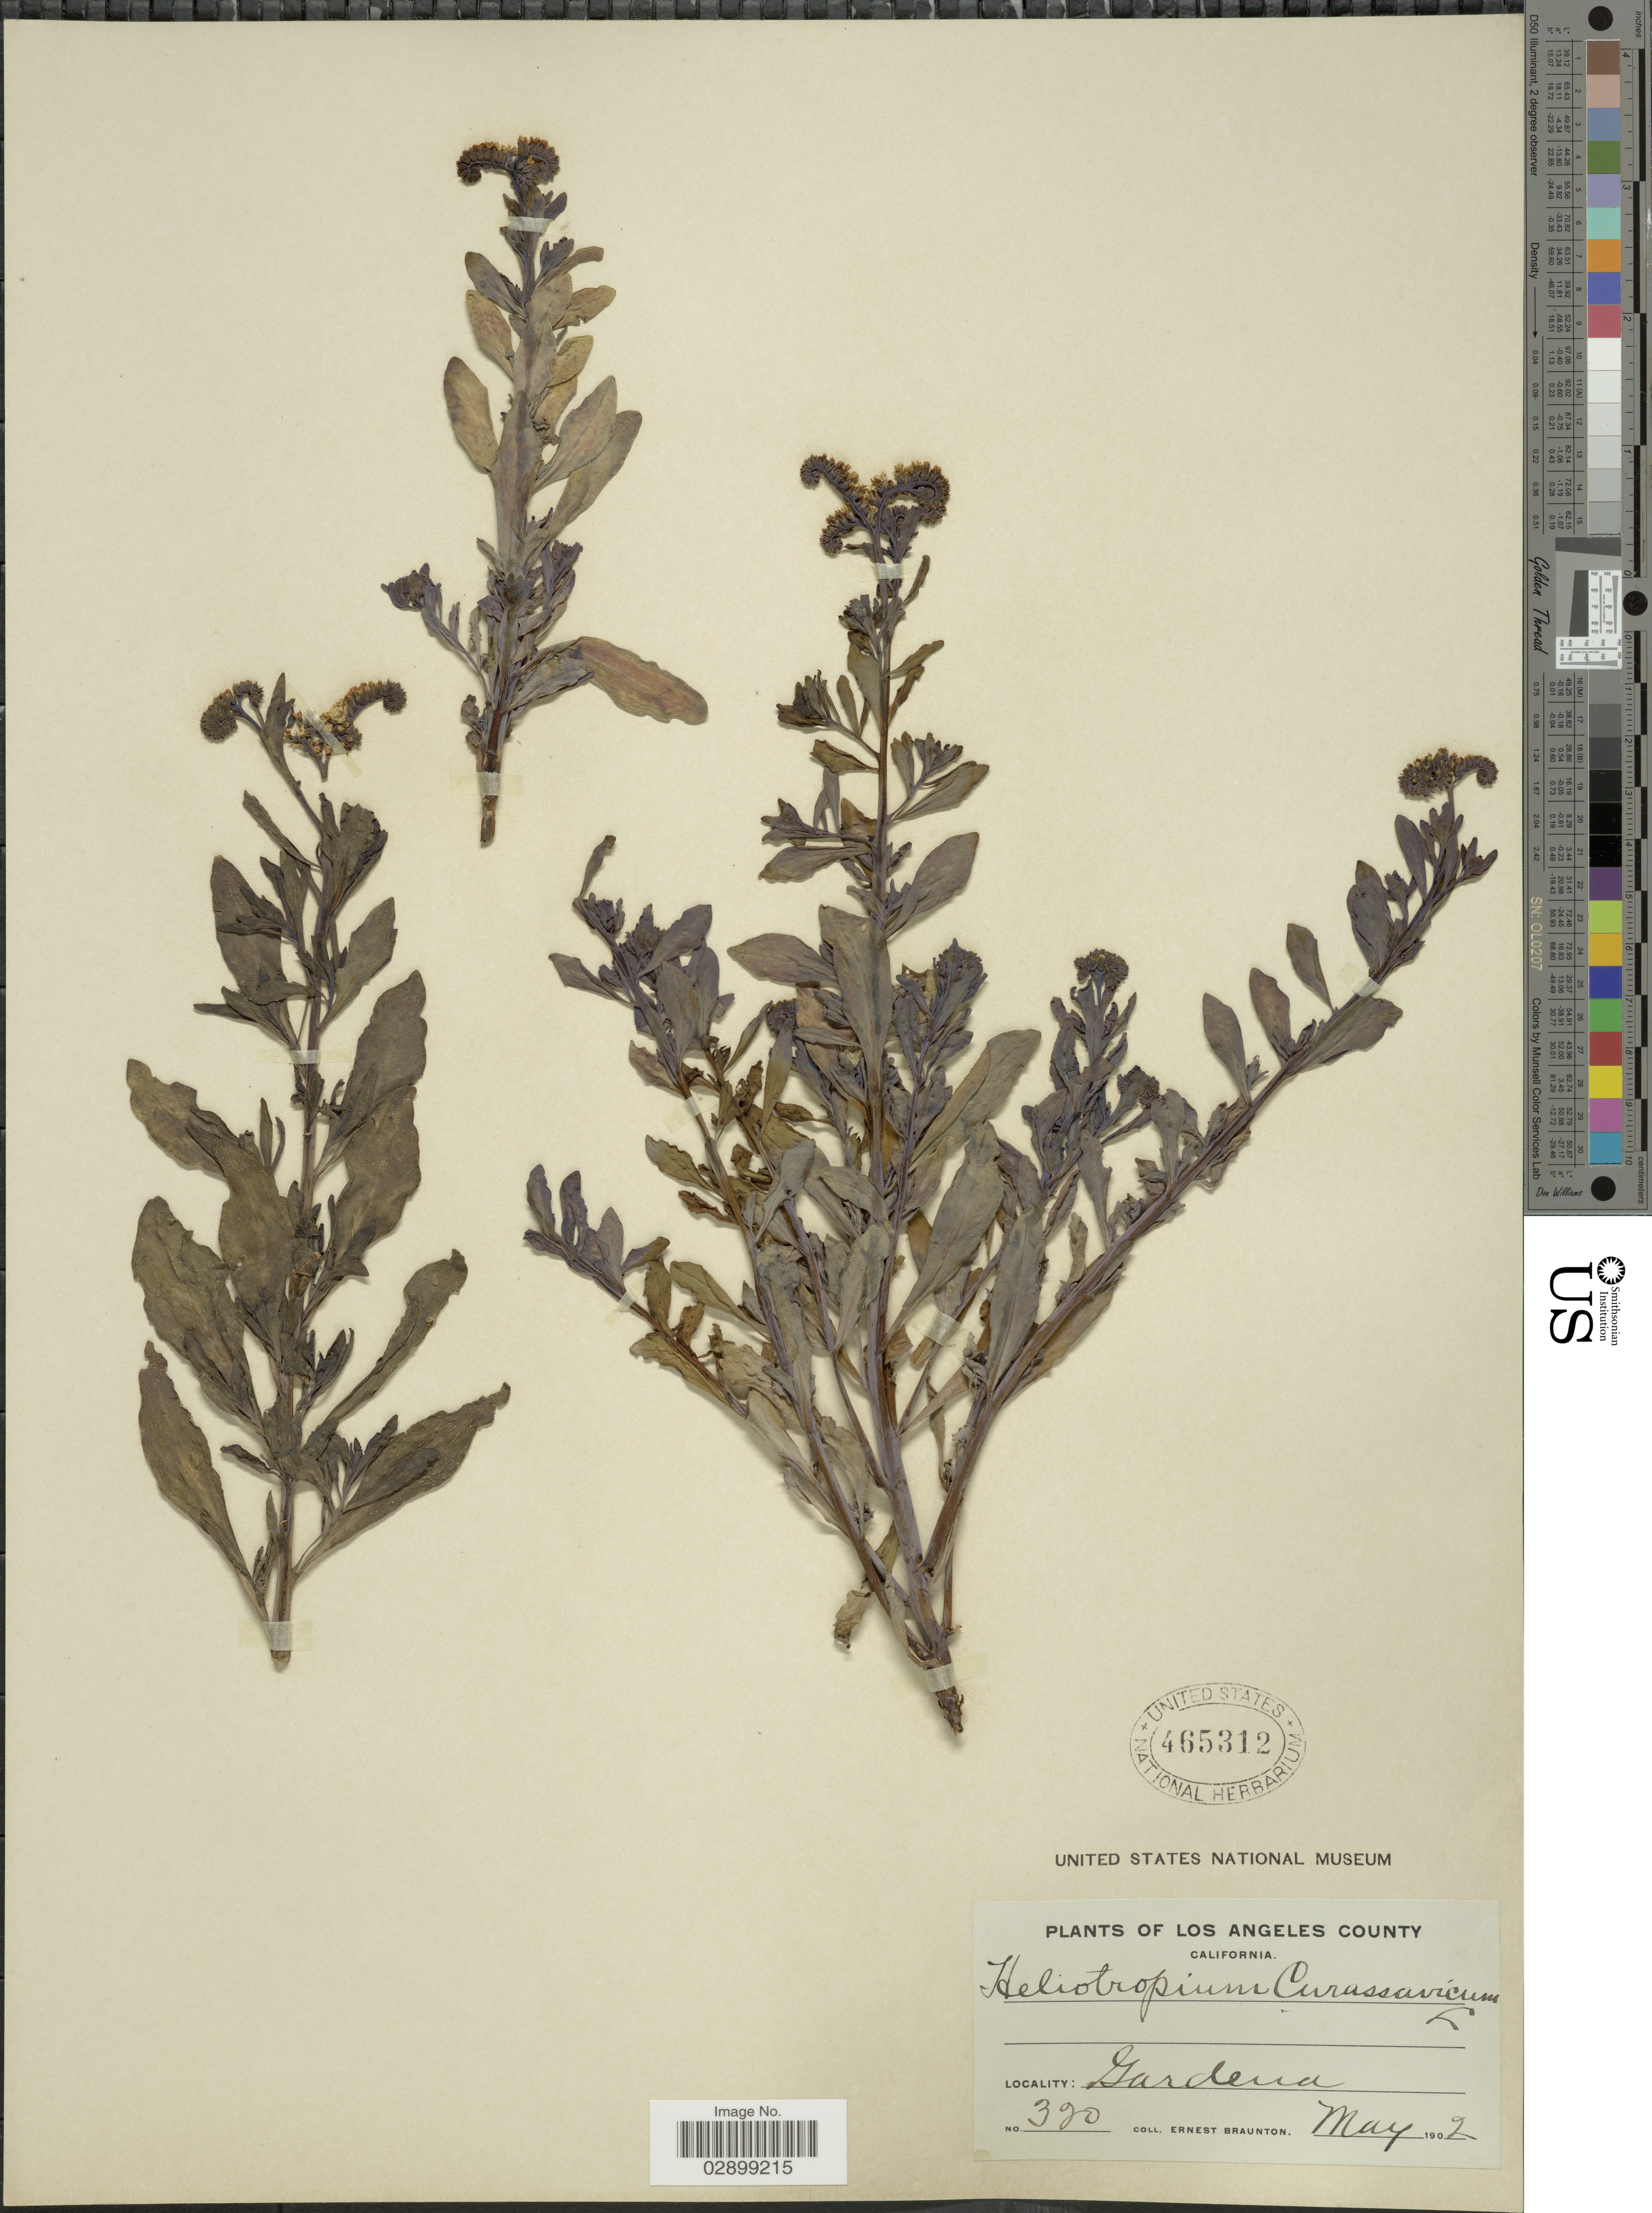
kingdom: Plantae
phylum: Tracheophyta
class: Magnoliopsida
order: Boraginales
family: Heliotropiaceae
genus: Heliotropium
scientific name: Heliotropium sp.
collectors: E. Braunton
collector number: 320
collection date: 1902-05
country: United States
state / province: California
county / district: Los Angeles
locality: Los Angeles County. Gardena.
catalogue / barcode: US 465312